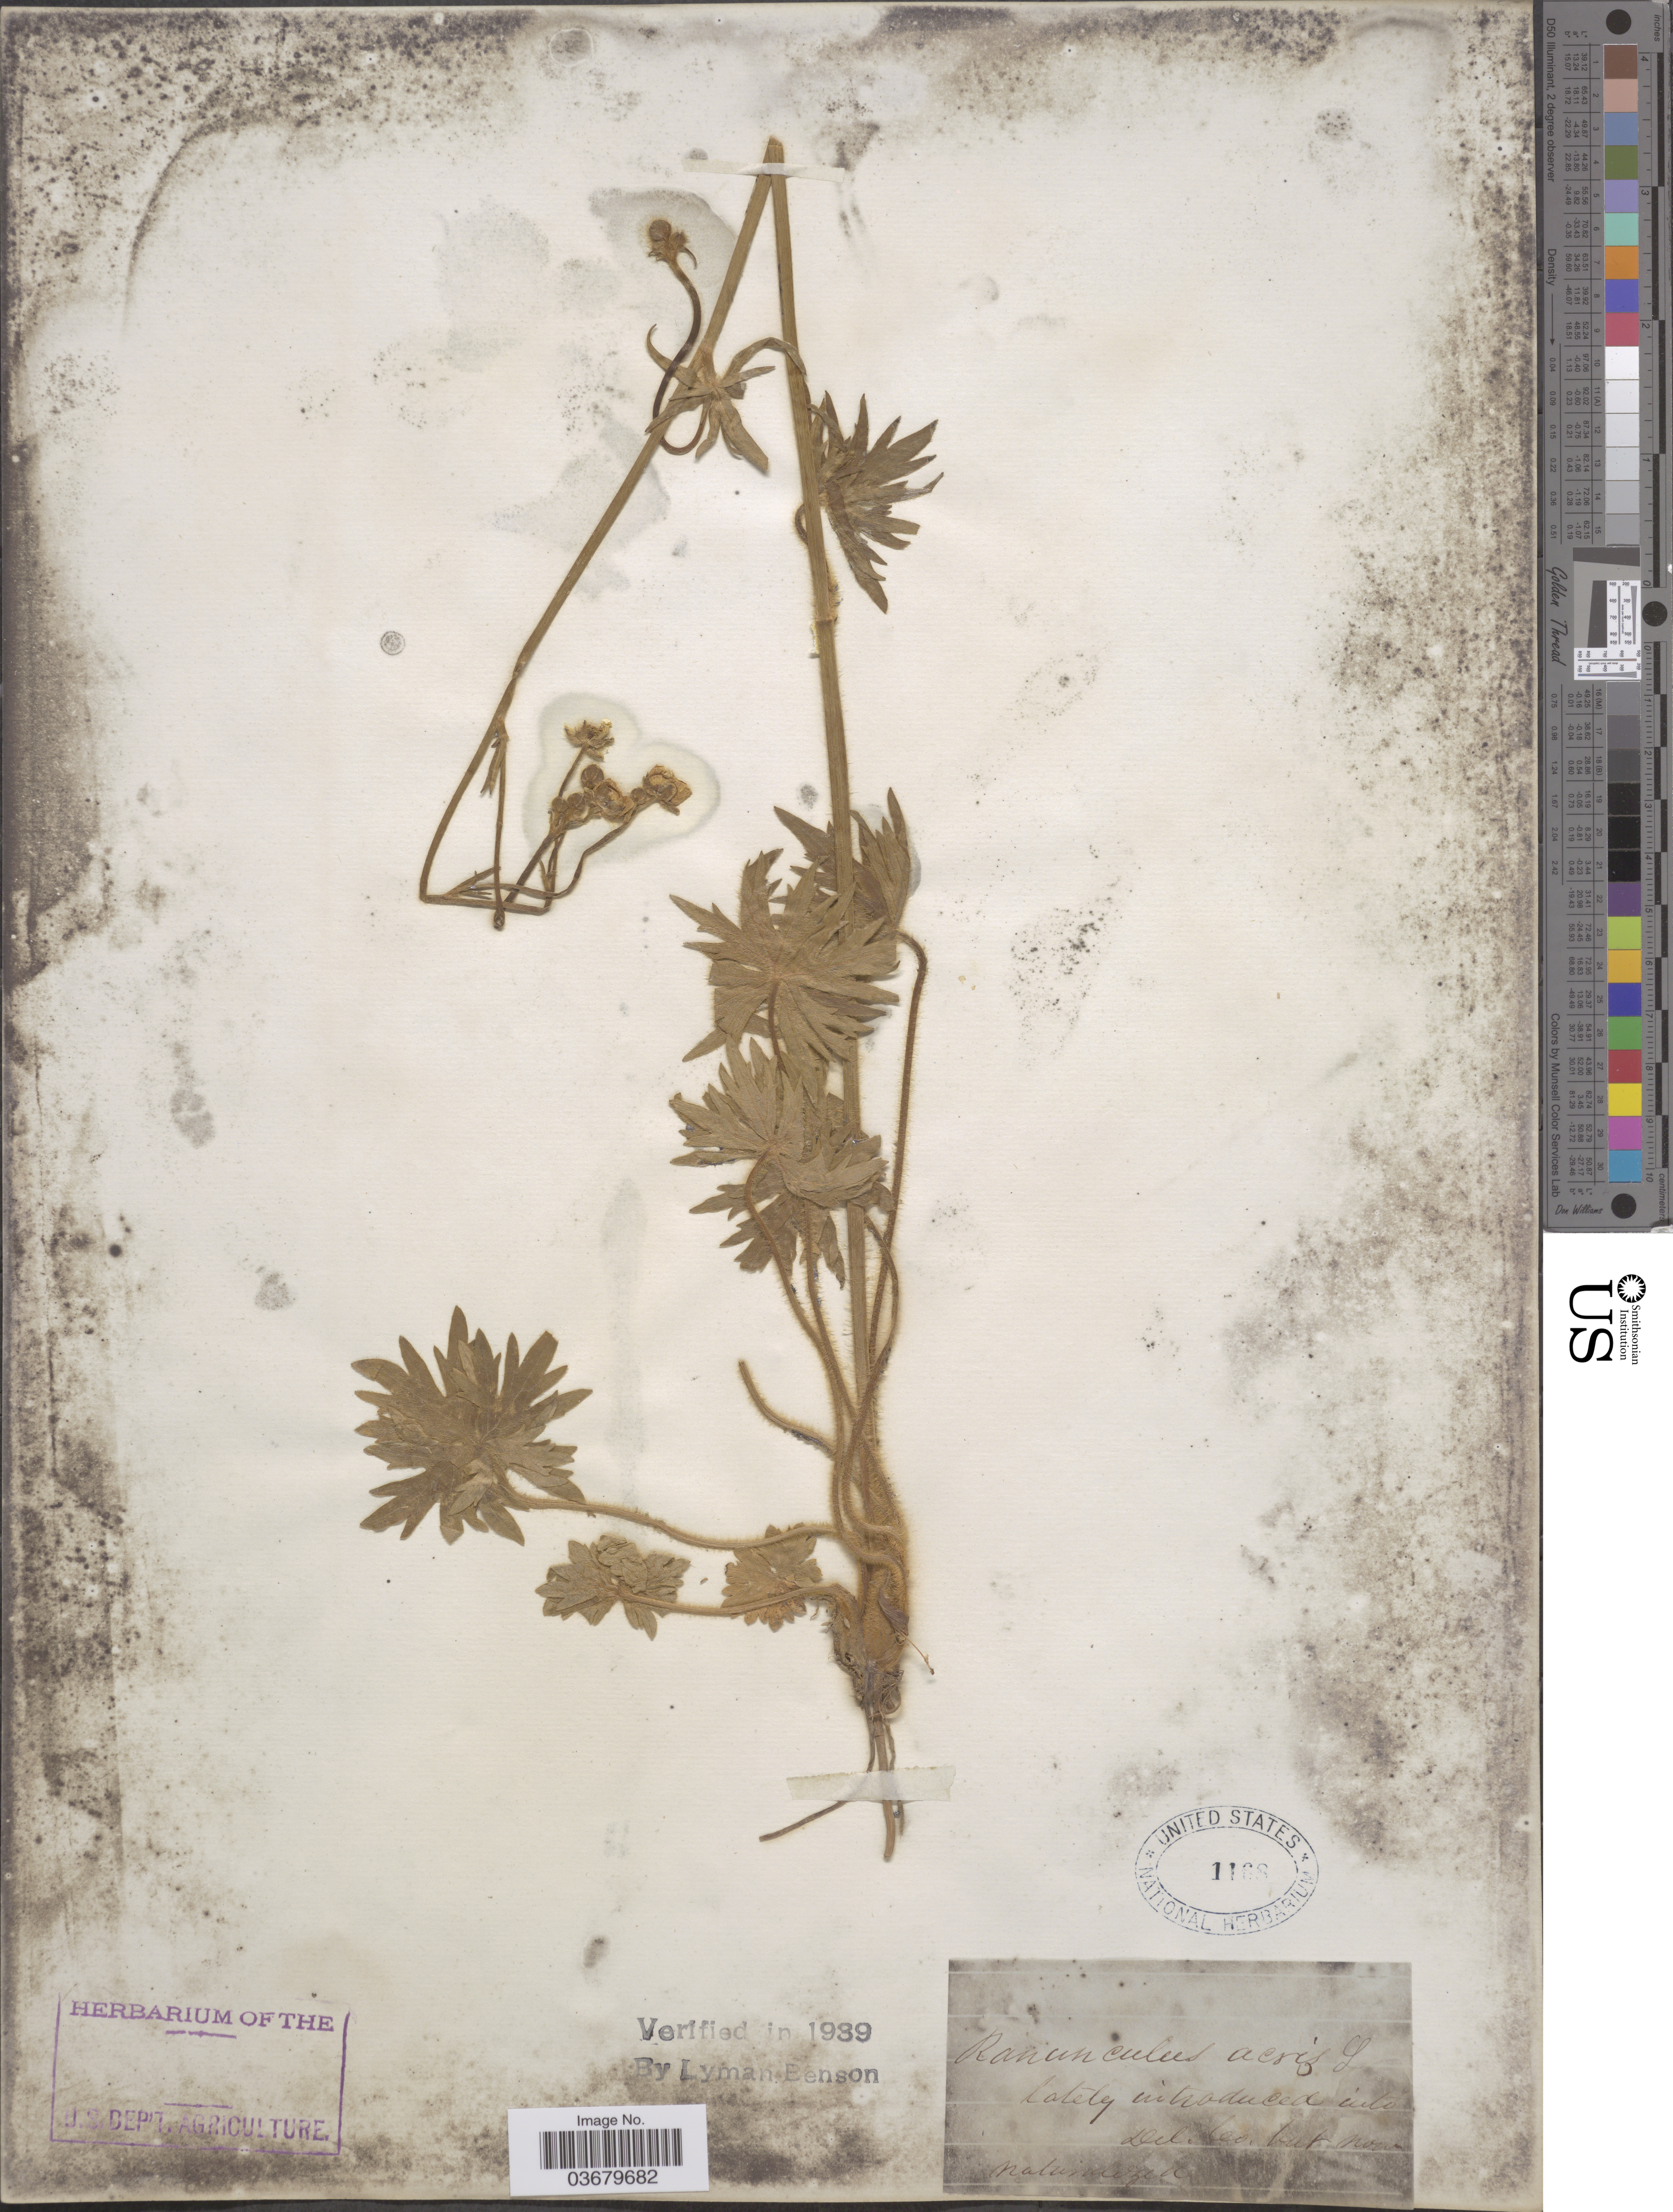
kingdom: Plantae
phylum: Tracheophyta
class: Magnoliopsida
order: Ranunculales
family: Ranunculaceae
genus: Ranunculus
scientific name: Ranunculus acris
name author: L.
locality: Del. Co. [unsure placement]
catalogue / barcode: US 1168